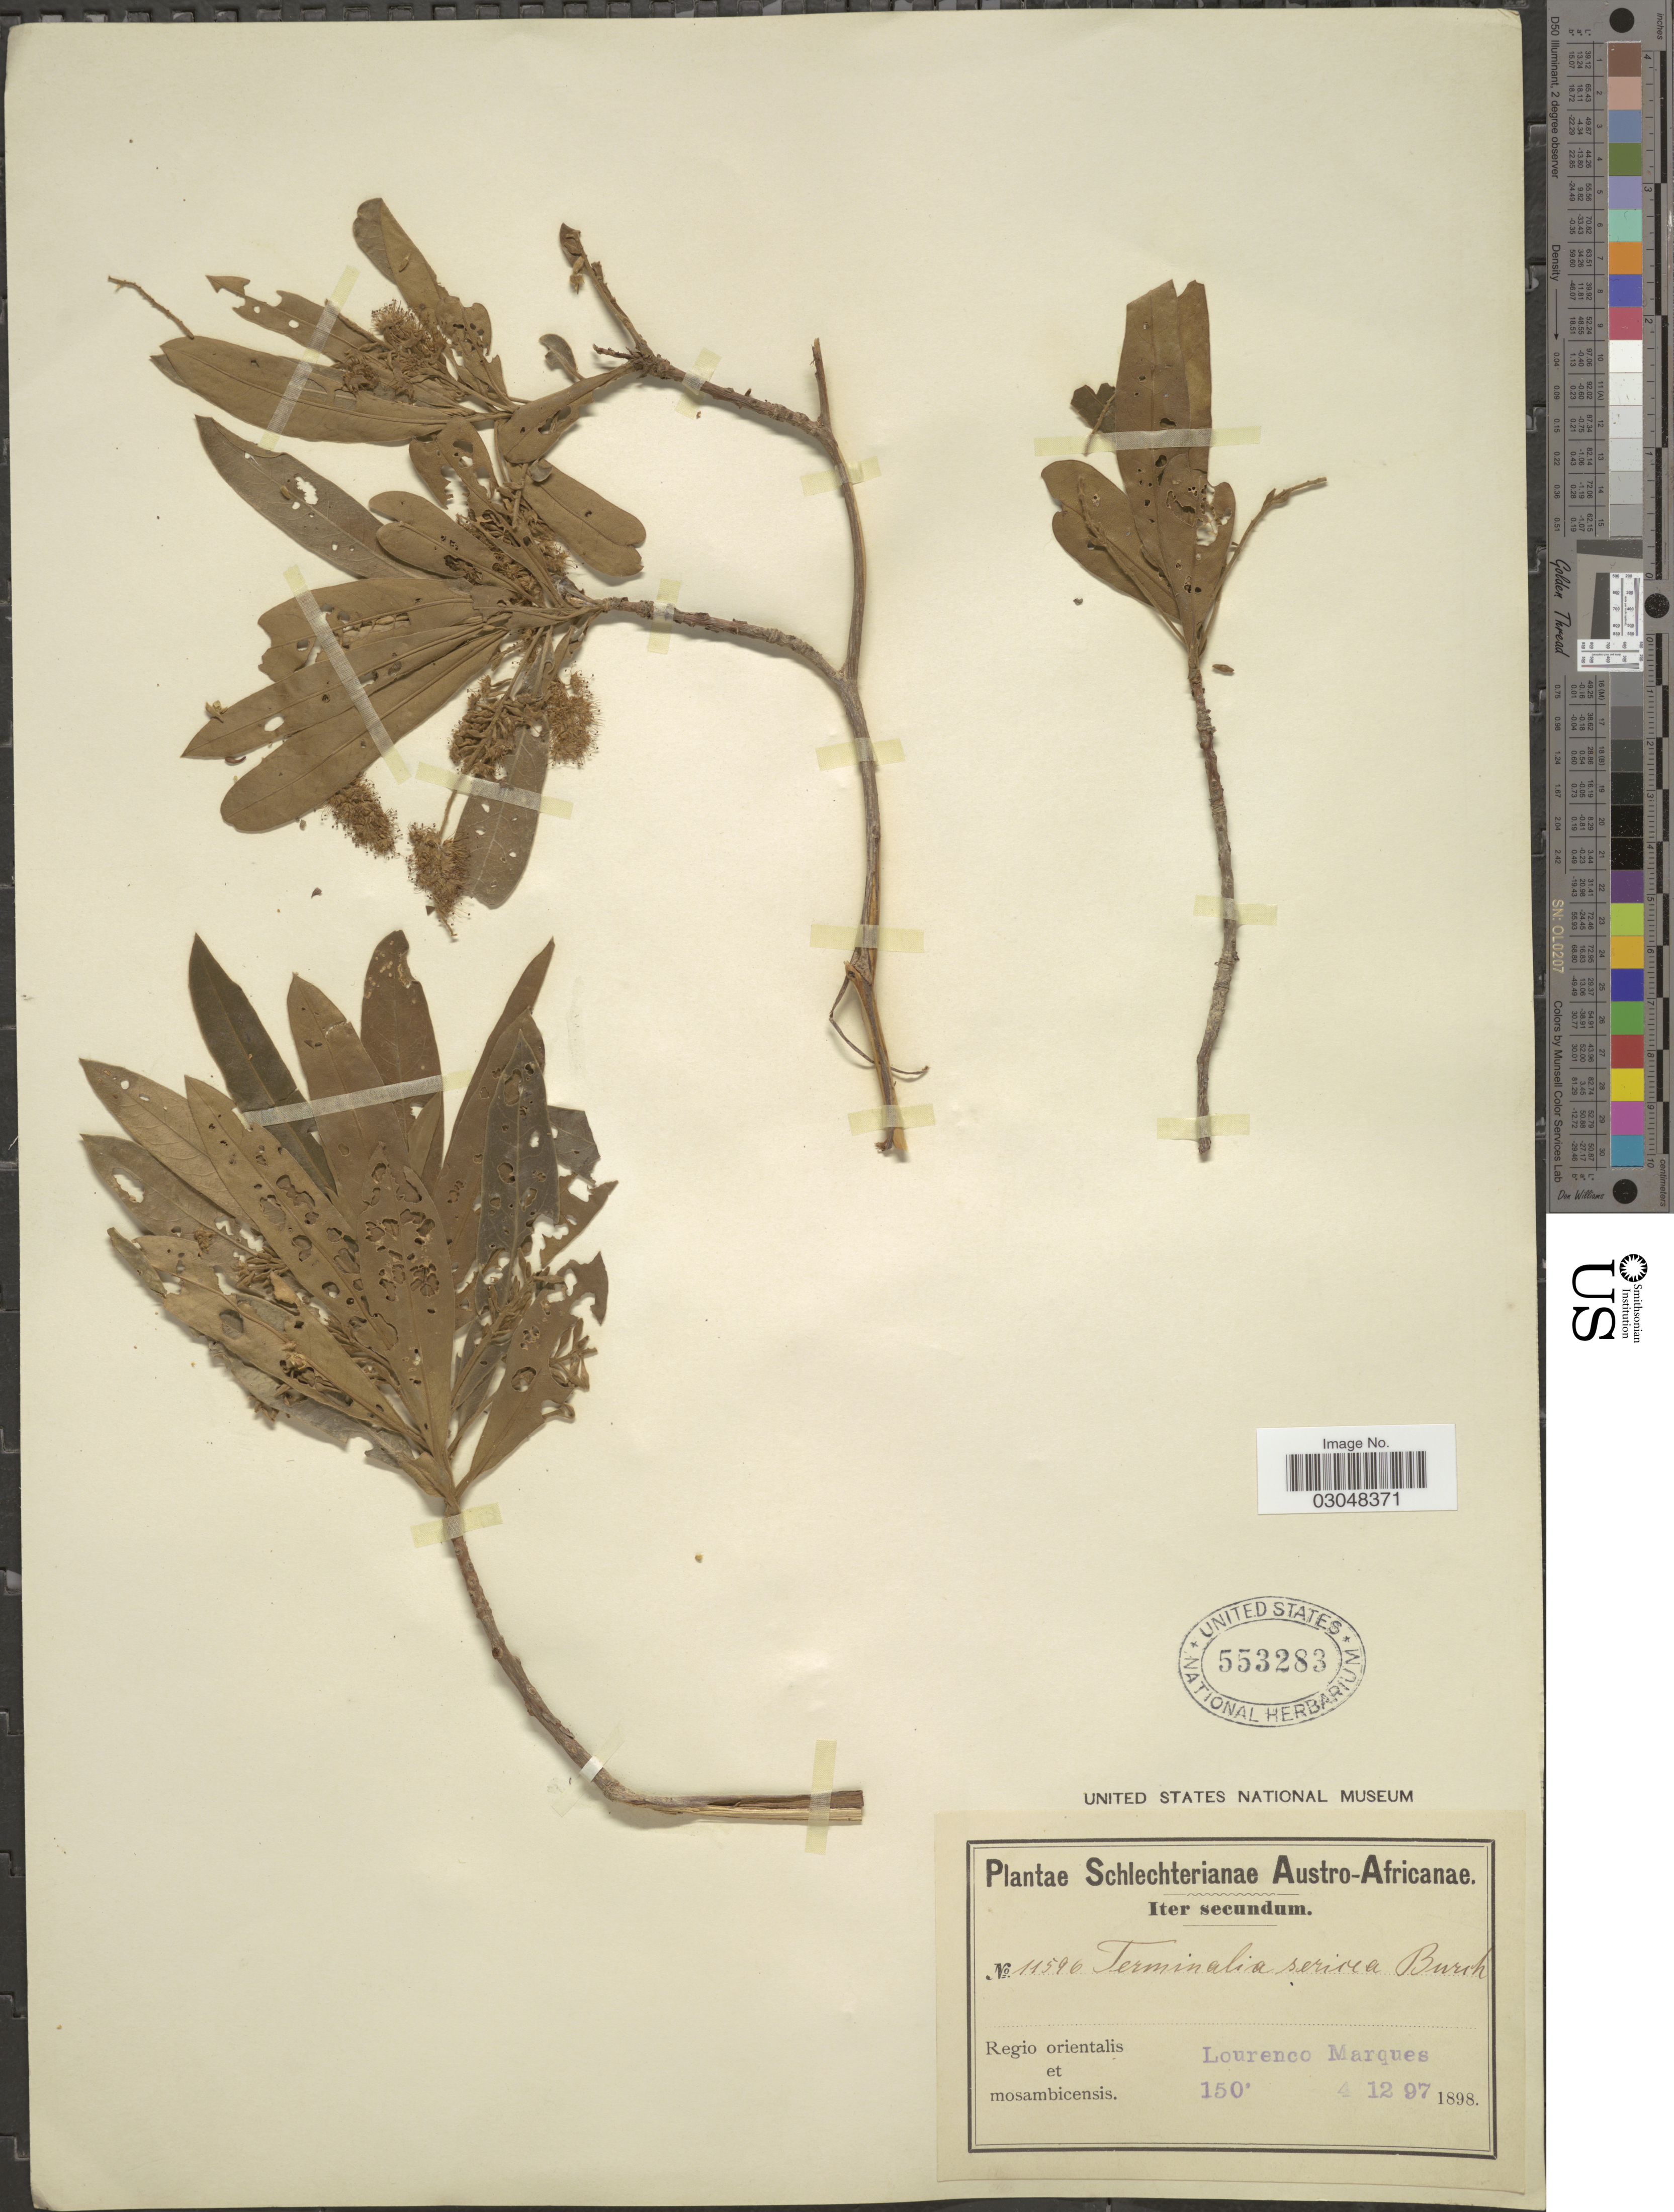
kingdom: Plantae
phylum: Tracheophyta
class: Magnoliopsida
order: Myrtales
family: Combretaceae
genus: Terminalia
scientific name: Terminalia sericea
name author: D.G. Burch ex DC.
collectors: Schlechter, --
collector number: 11596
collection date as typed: Transcribed d/m/y: 4/12/97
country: Mozambique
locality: Austro-Africanae. Regio orientalis et mosambicensis. Lourenco Marques.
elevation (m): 46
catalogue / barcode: US 553283